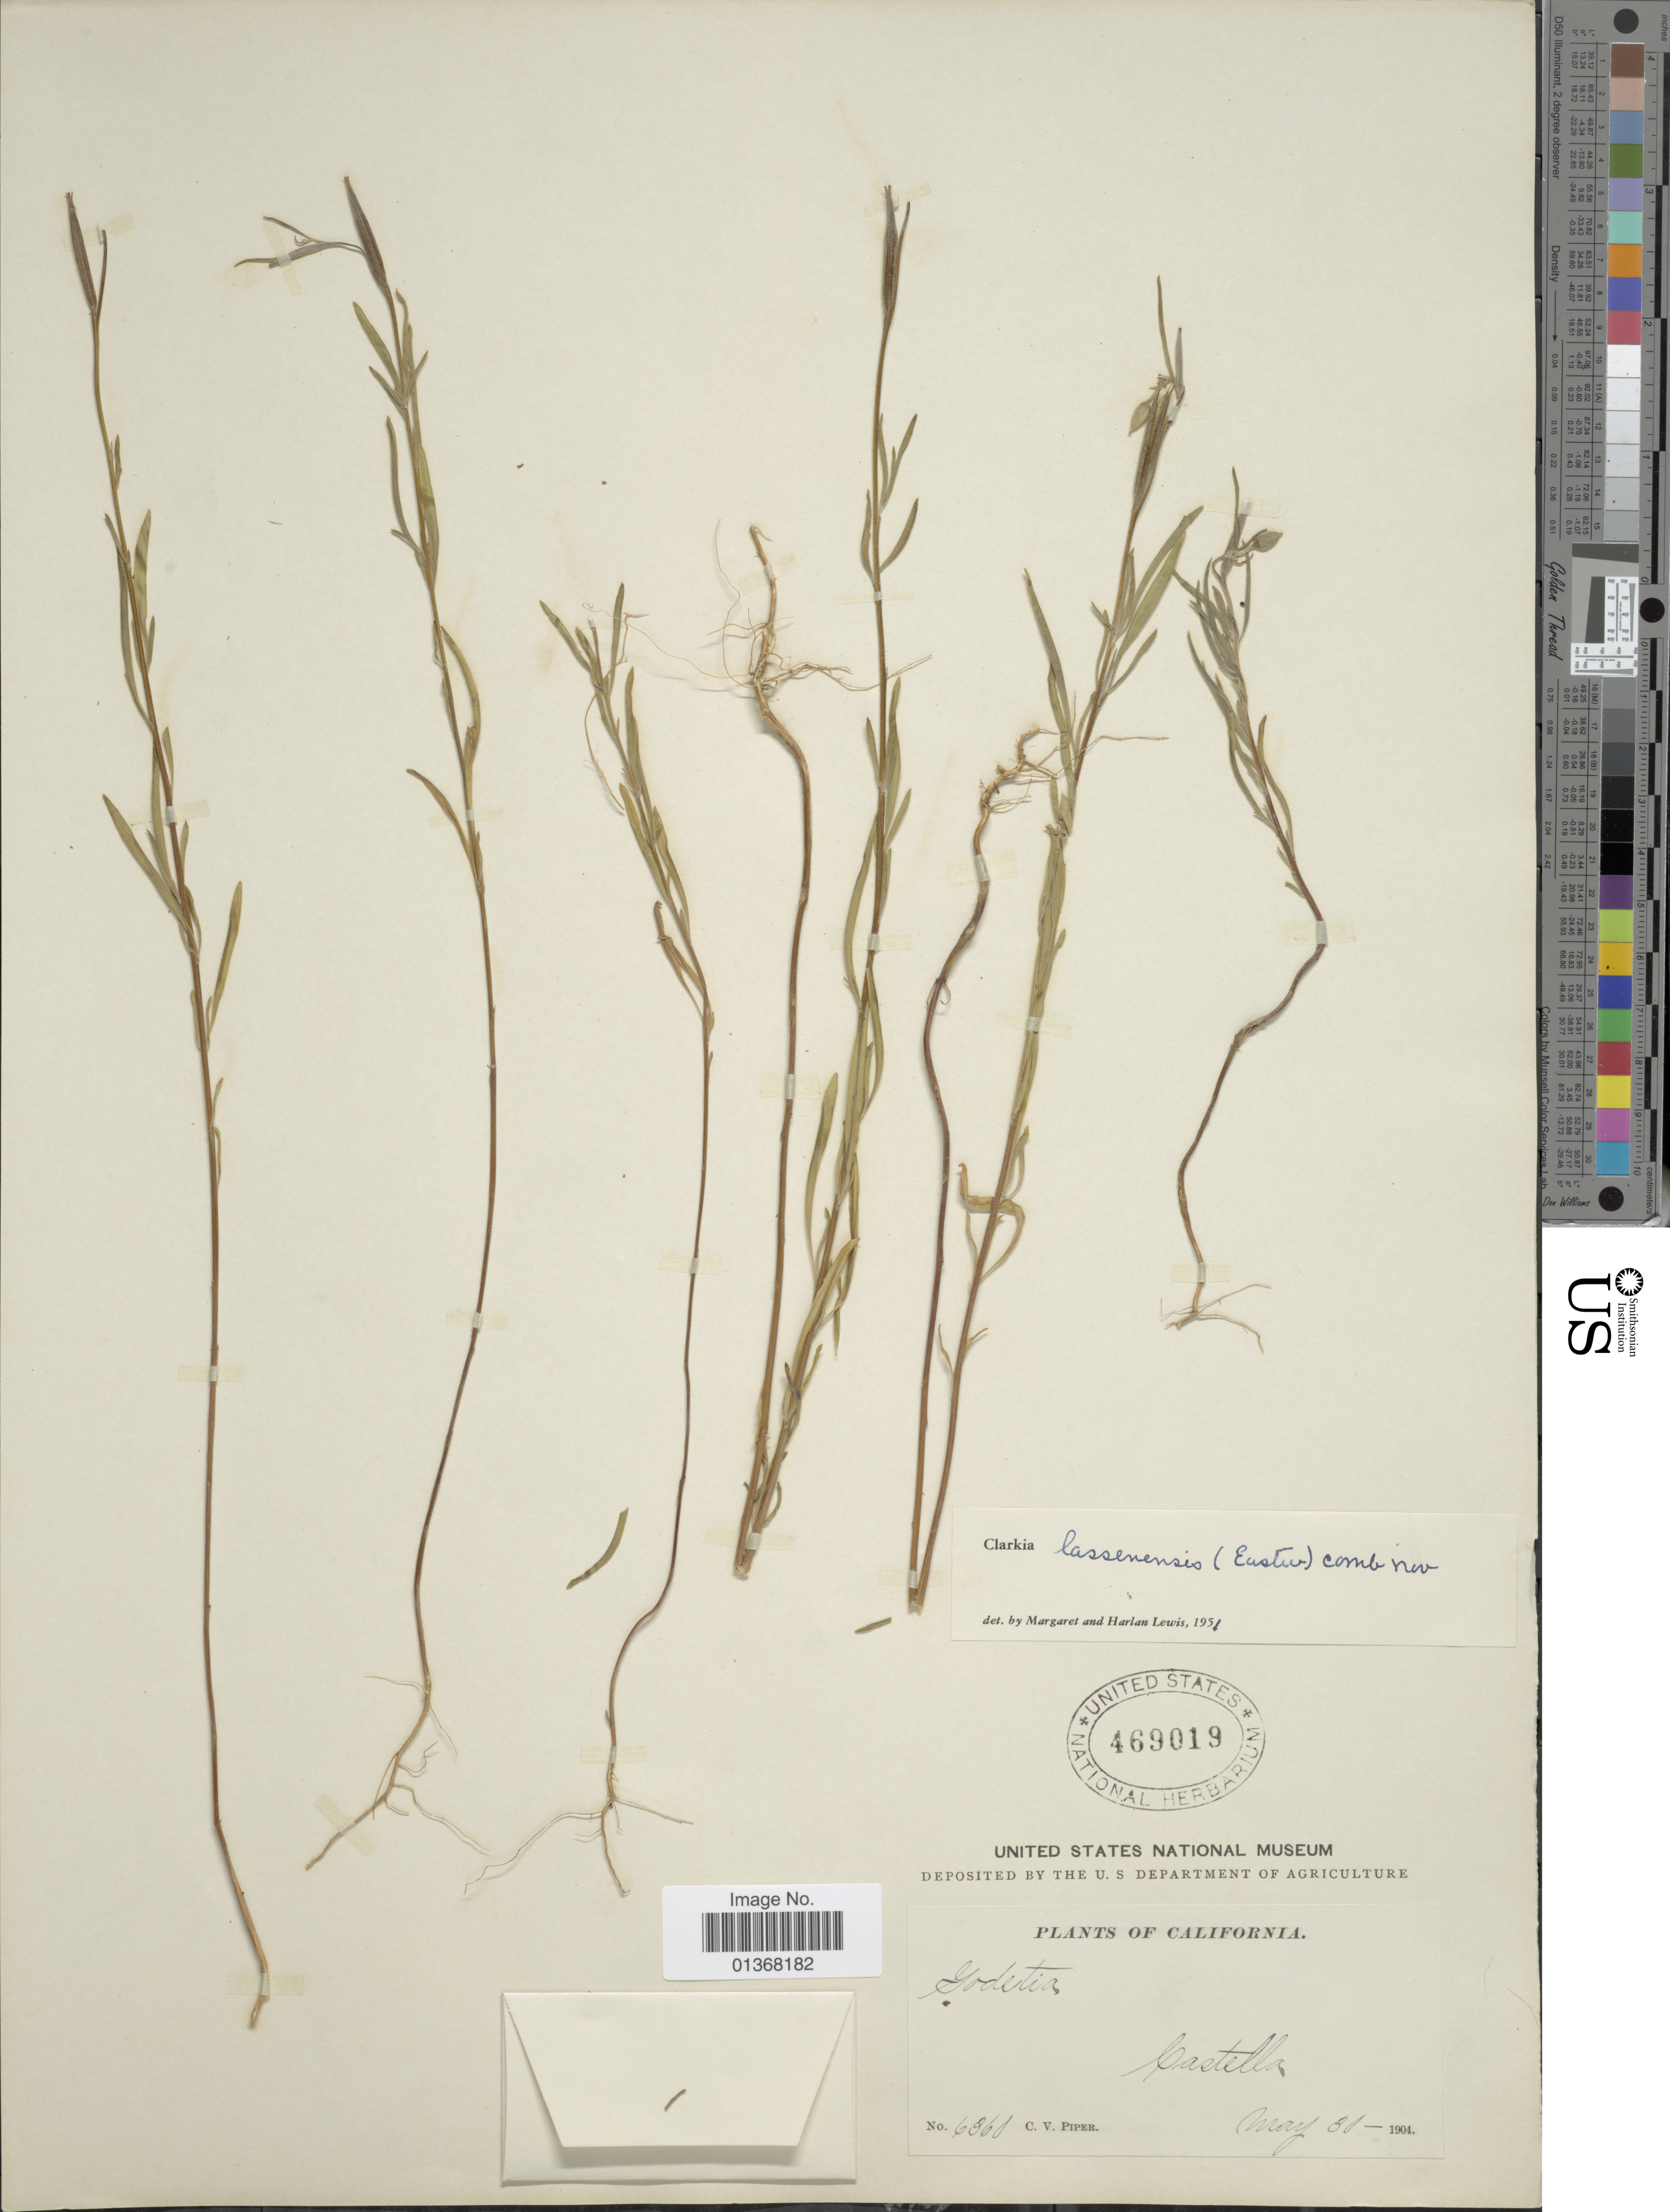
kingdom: Plantae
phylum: Tracheophyta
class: Magnoliopsida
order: Myrtales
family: Onagraceae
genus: Clarkia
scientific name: Clarkia lassenensis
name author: (Eastw.) F. H. Lewis & M.E. Lewis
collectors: C. V. Piper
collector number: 6866*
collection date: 1904-05-31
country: United States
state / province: California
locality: Castella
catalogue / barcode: US 469019